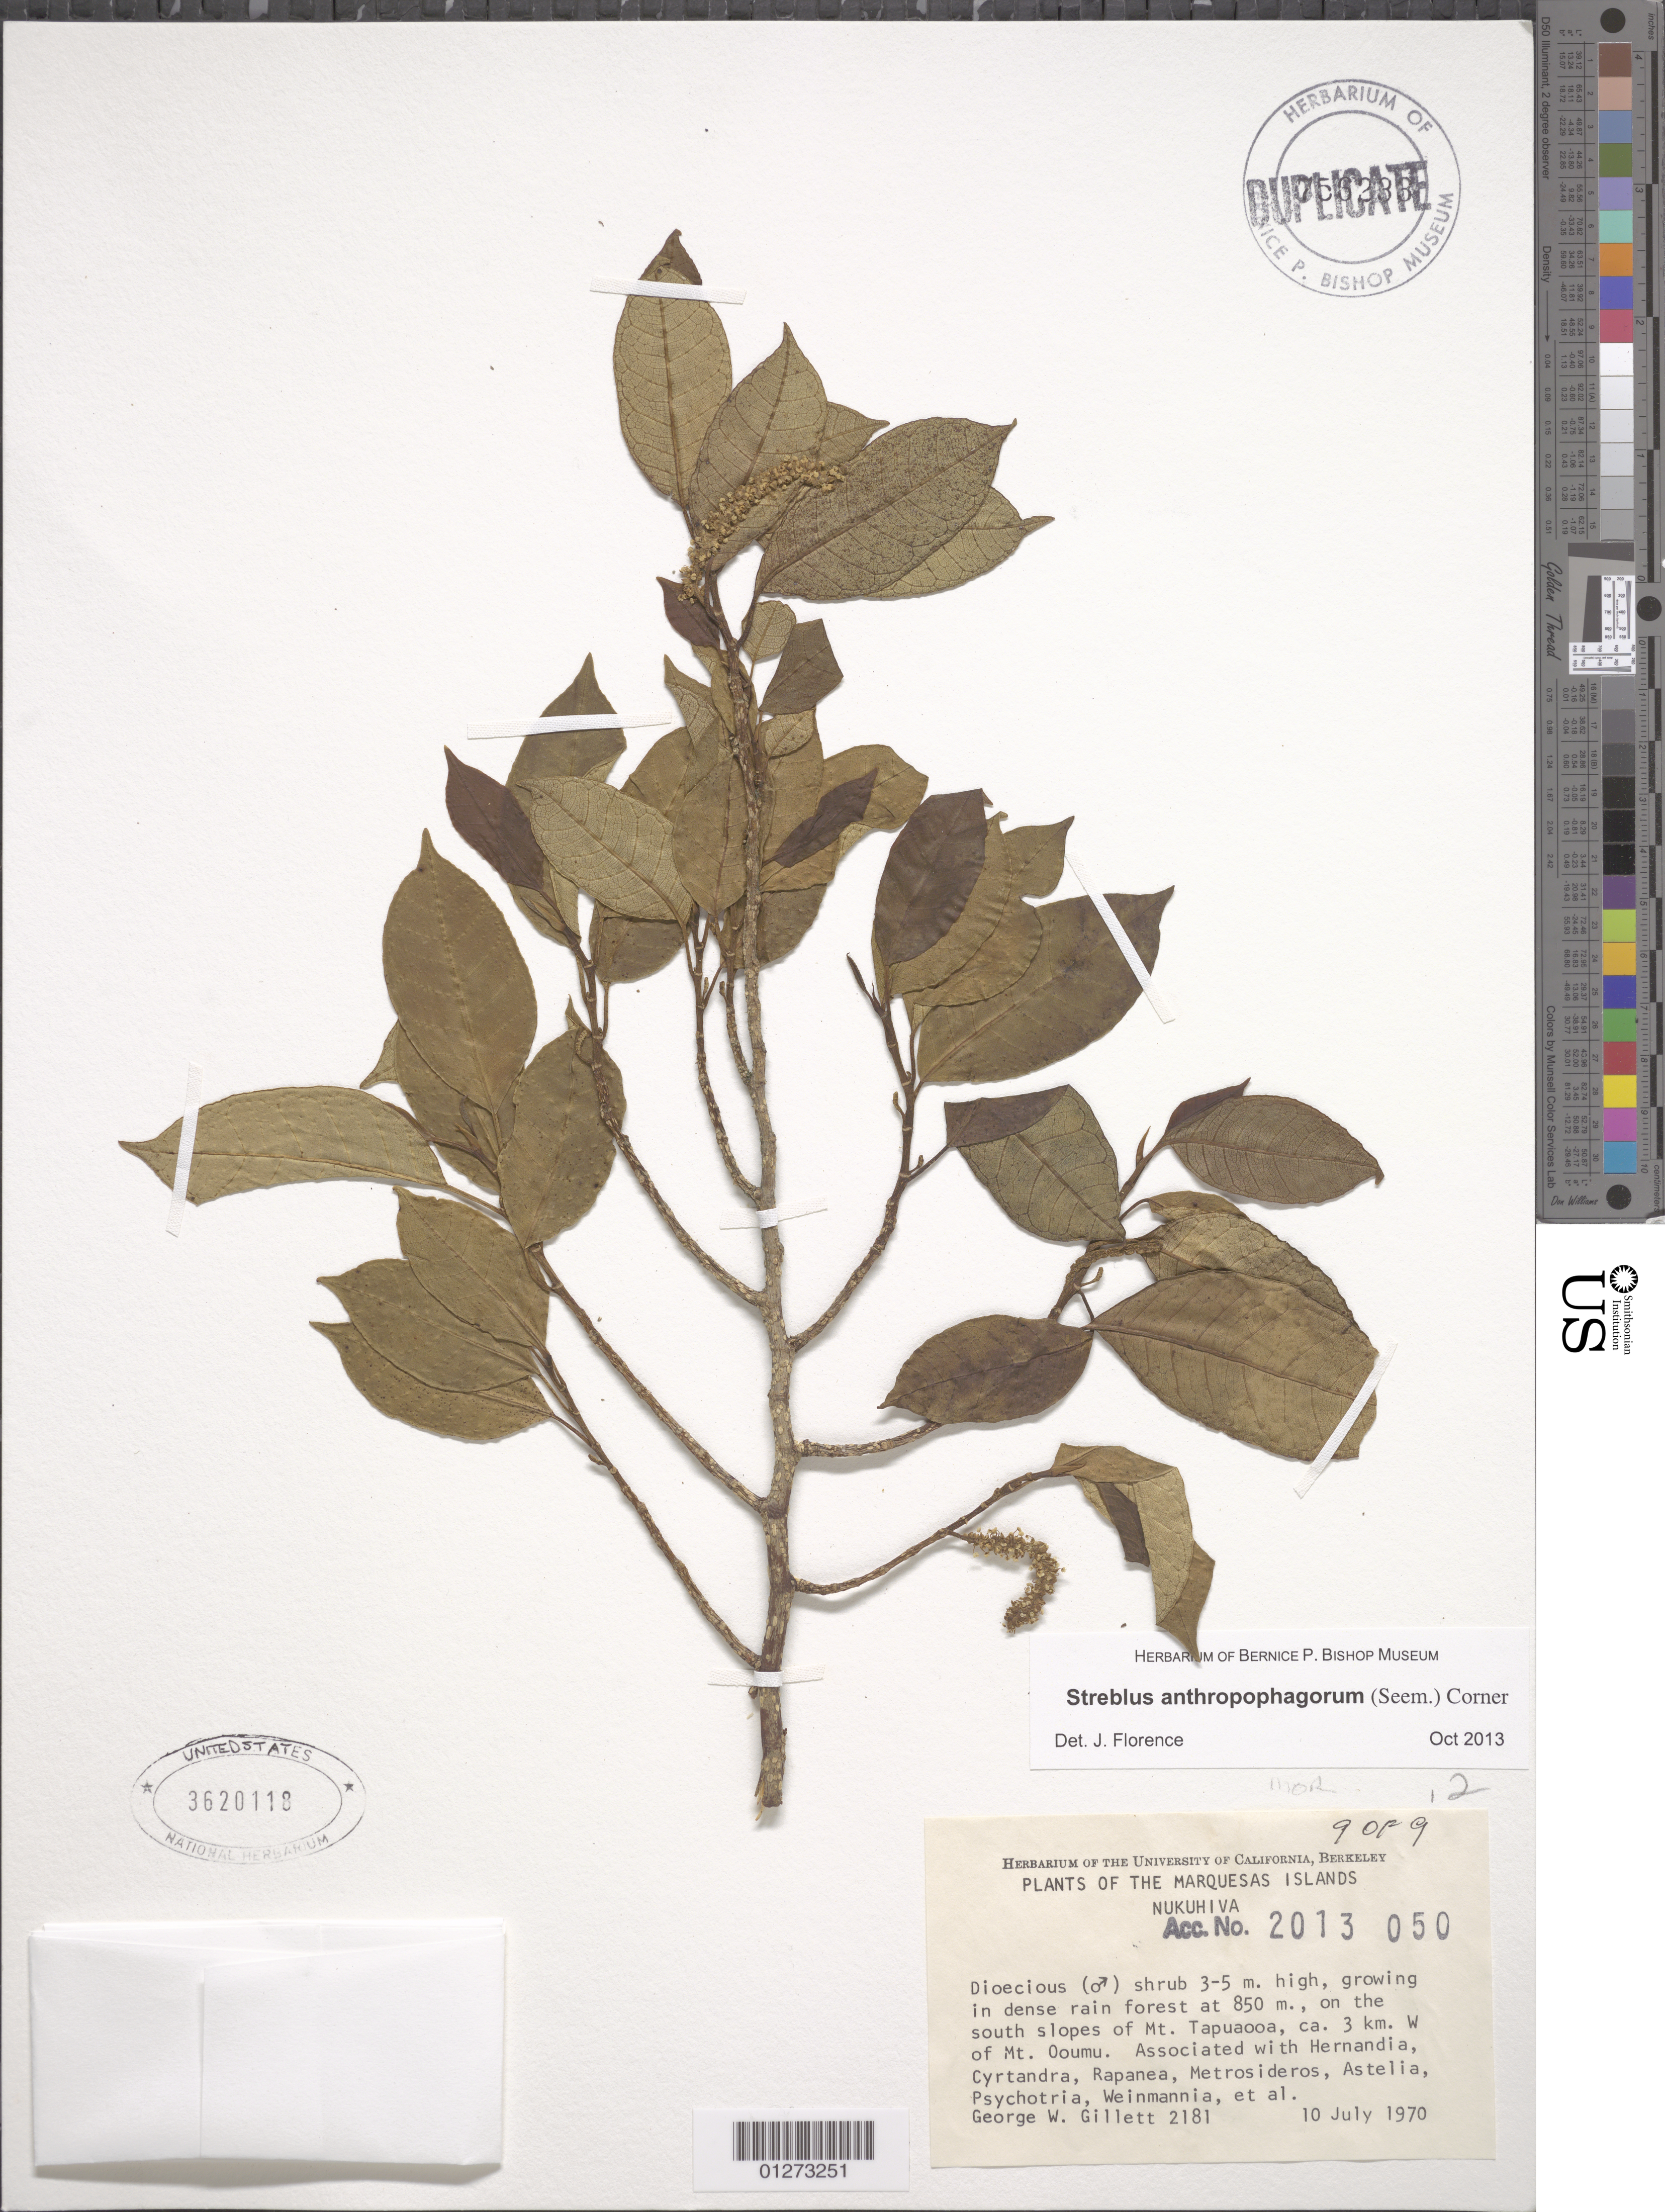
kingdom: Plantae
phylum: Tracheophyta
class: Magnoliopsida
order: Rosales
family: Moraceae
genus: Paratrophis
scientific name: Paratrophis anthropophagorum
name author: (Seem.) Benth. & Hook. f. ex Drake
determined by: Wagner, W. L., (BOT), Smithsonian Institution - National Museum of Natural History (UNITED STATES)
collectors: G. Gillett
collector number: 2181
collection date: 1970-07-10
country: French Polynesia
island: Nuku Hiva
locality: On the south slopes of Mt. Tapuaooa, ca. 3 km W of Mt. Ooumu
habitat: Dense rain forest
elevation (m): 850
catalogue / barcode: US 3620118